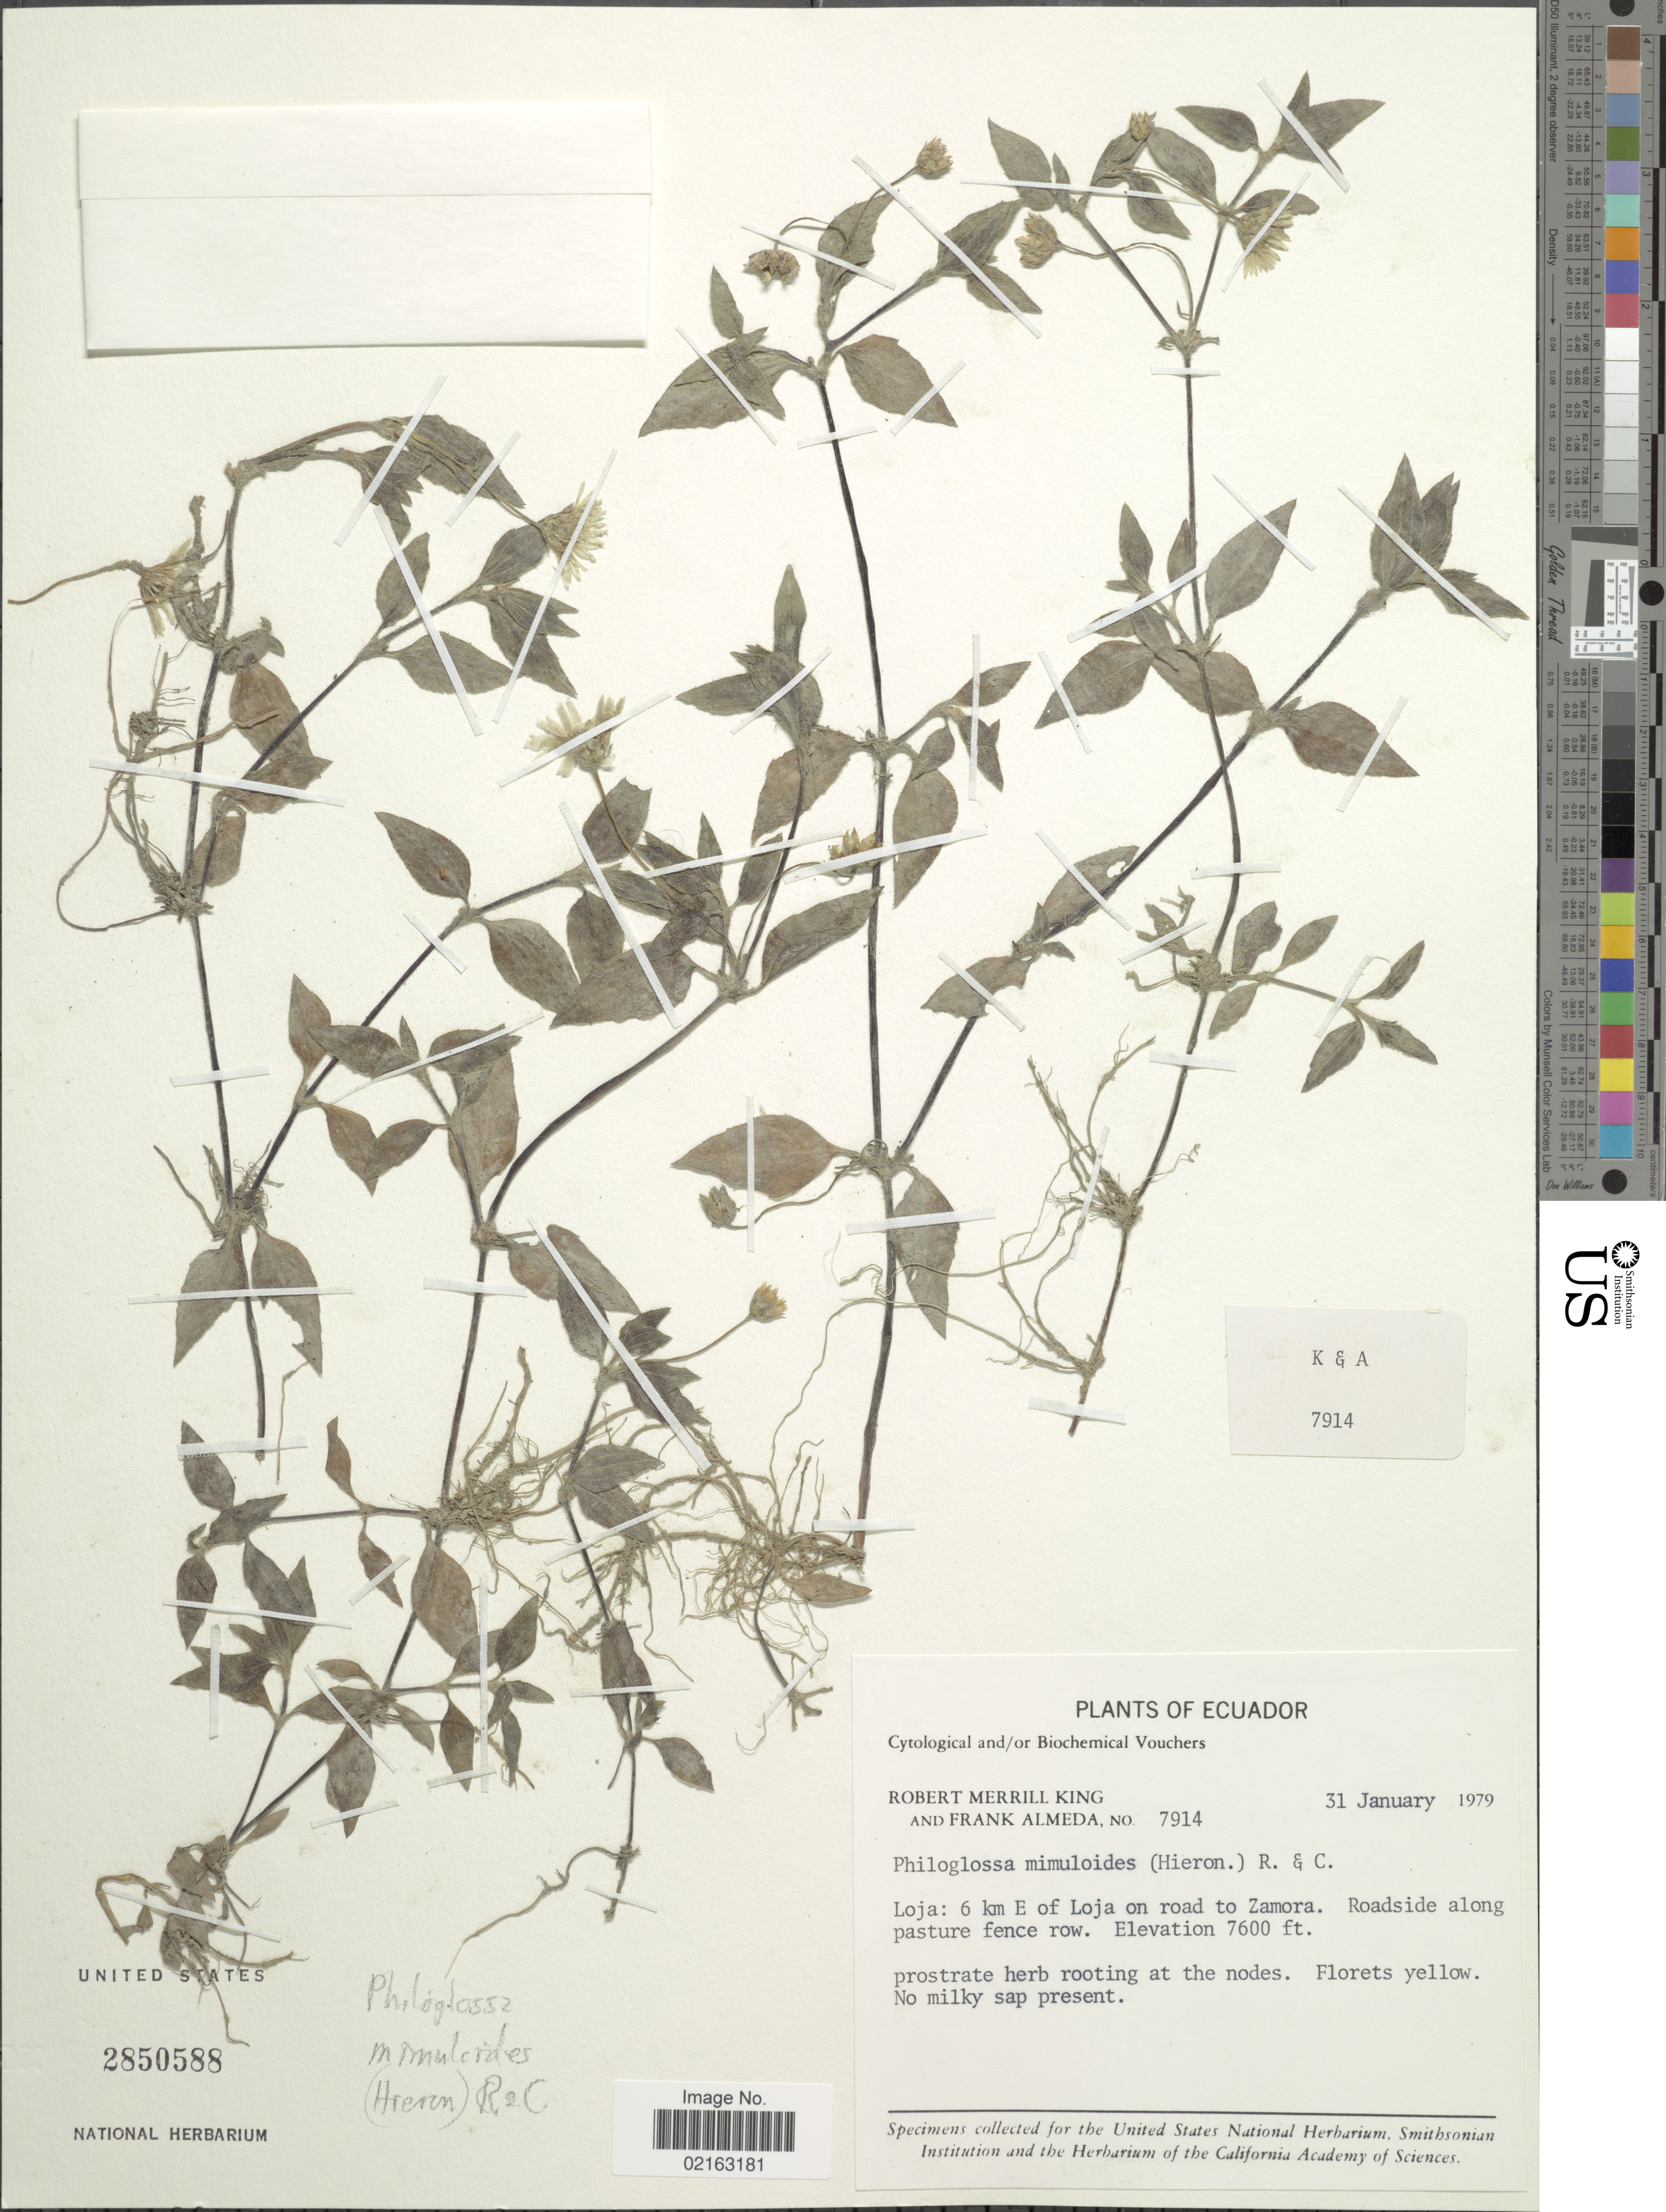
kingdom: Plantae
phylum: Tracheophyta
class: Magnoliopsida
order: Asterales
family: Asteraceae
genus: Philoglossa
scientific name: Philoglossa mimuloides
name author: (Hieron.) H. Rob. & Brettell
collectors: R. M. King & F. Almeda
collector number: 7914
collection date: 1979-01-31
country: Ecuador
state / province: Loja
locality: Loja: 6 km E of Loja on road to Zamora.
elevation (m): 2316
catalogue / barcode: US 2850588